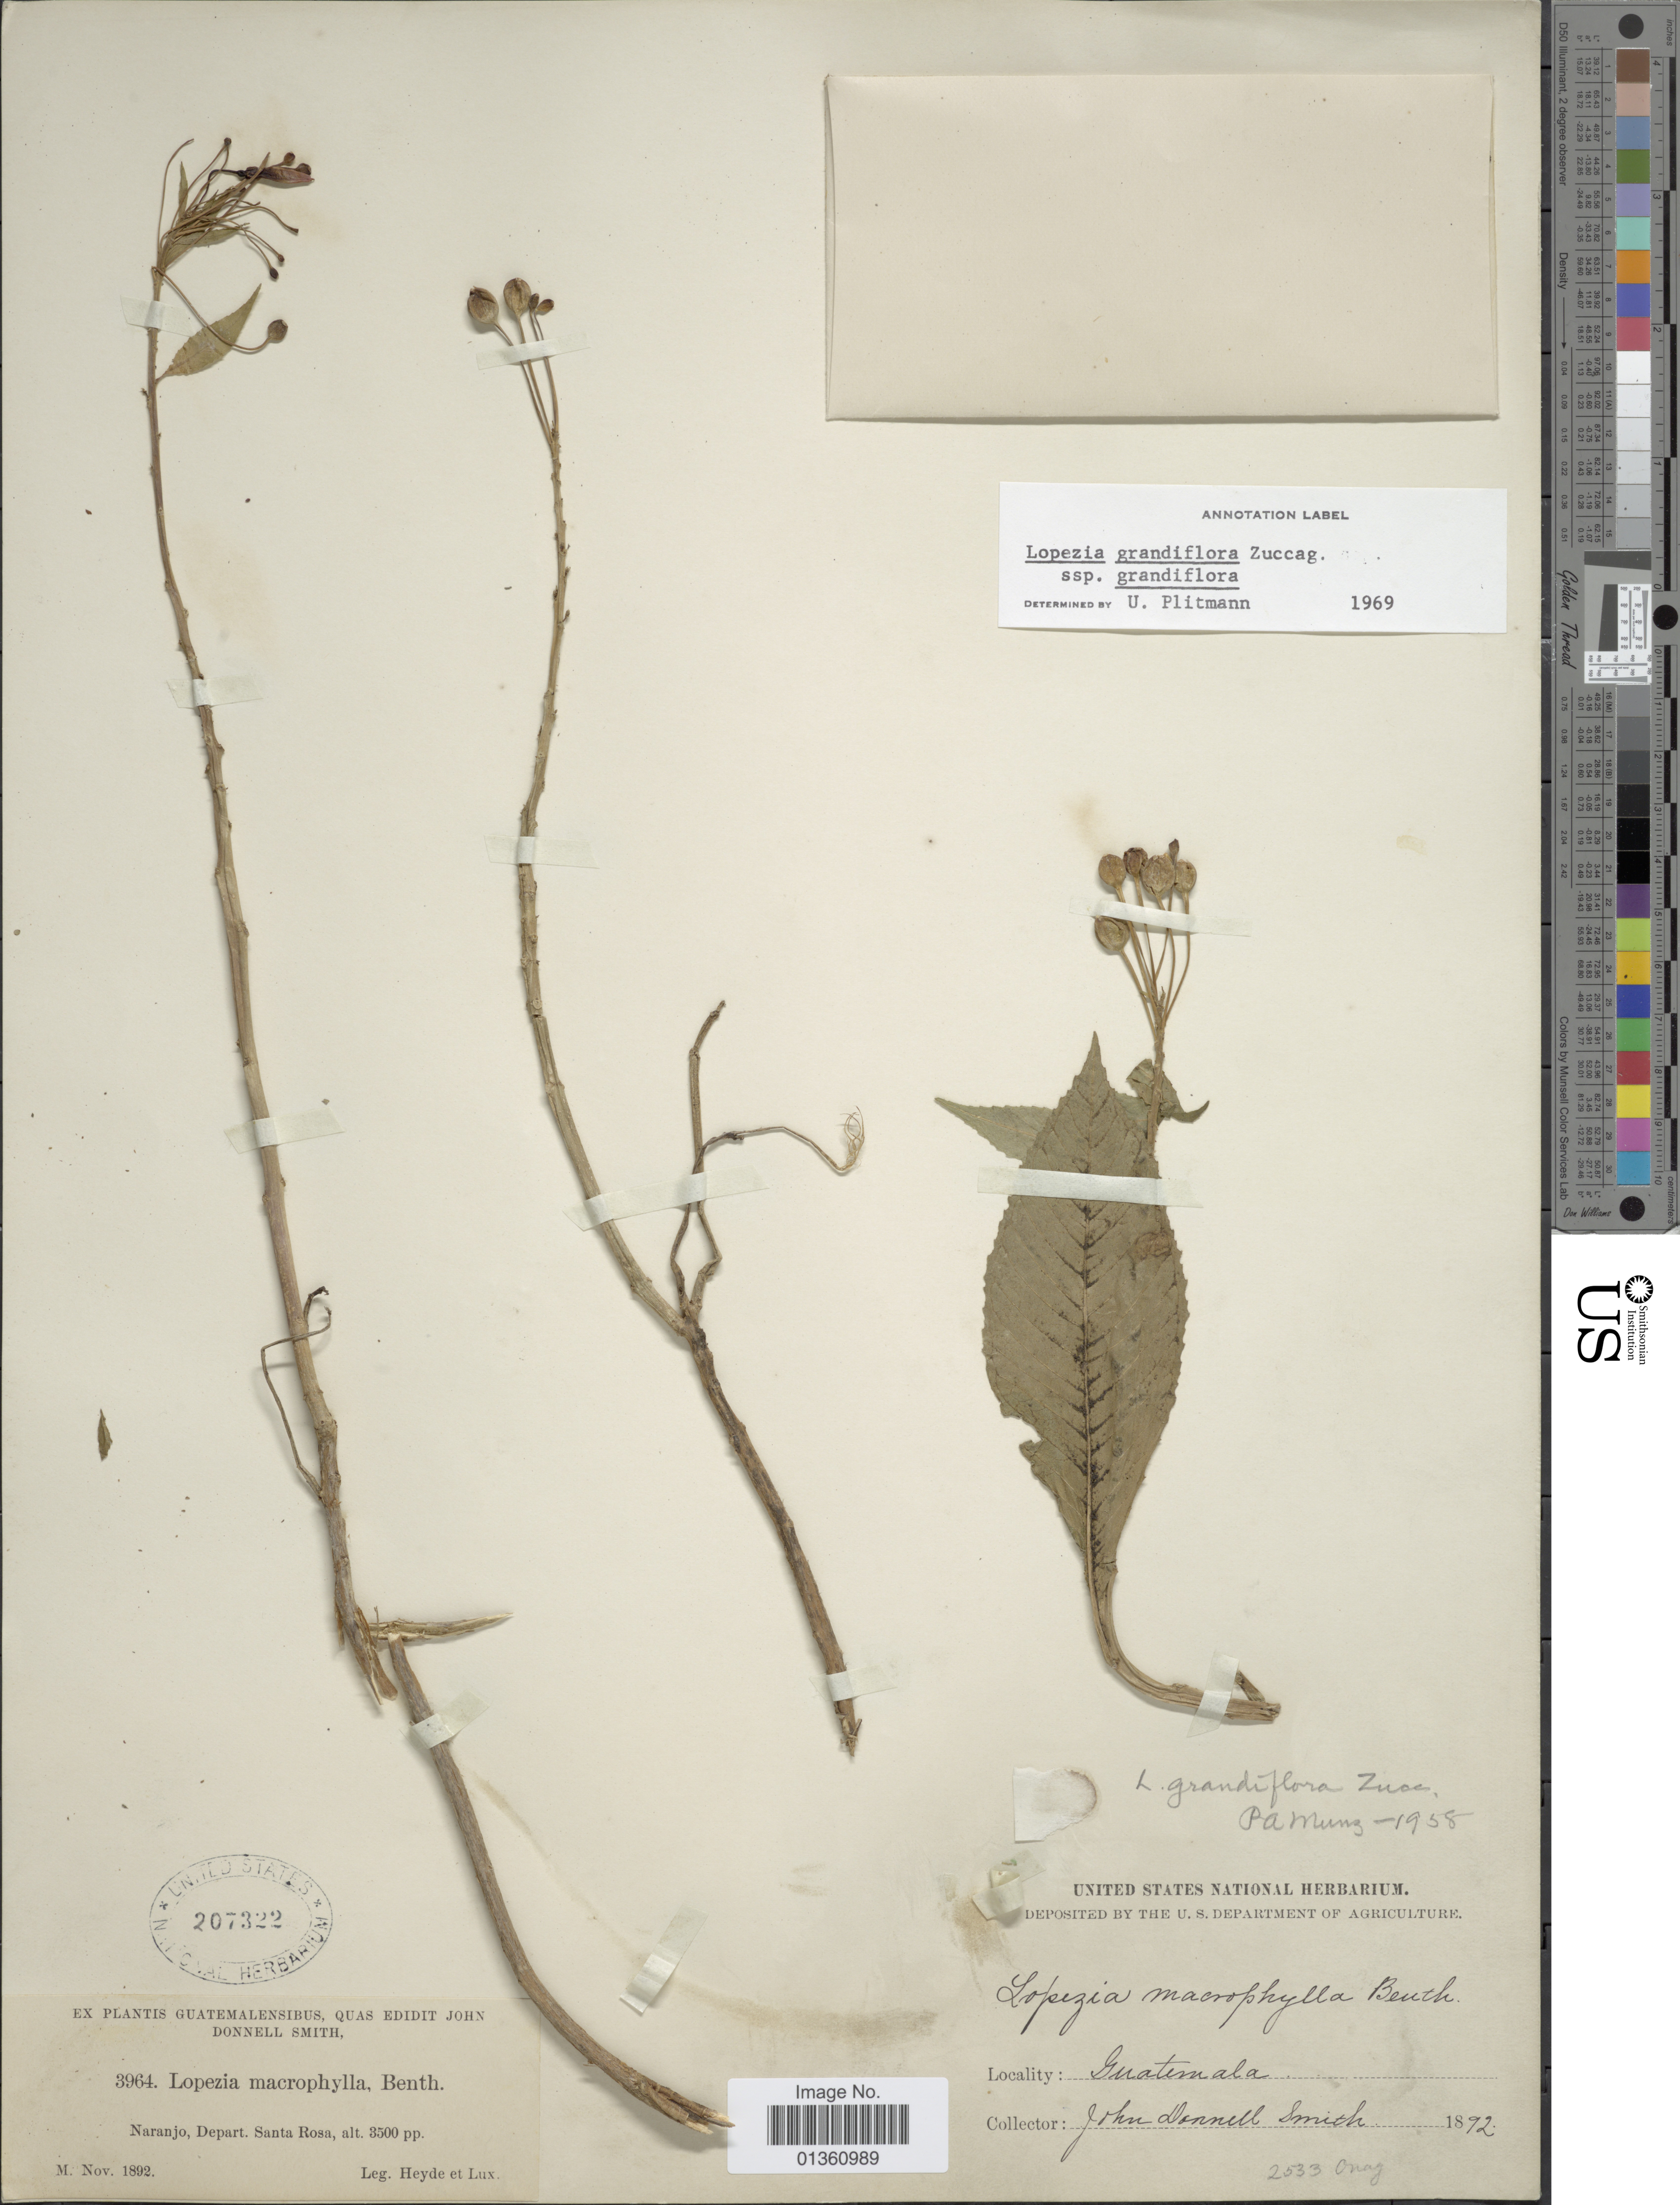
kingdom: Plantae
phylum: Tracheophyta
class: Magnoliopsida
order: Myrtales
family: Onagraceae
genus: Lopezia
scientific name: Lopezia grandiflora subsp. macrophylla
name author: (Benth.) Plitmann et al.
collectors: Heyde & Lux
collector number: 3964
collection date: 1892-11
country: Guatemala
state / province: Santa Rosa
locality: Naranjo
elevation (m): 1067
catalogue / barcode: US 207322